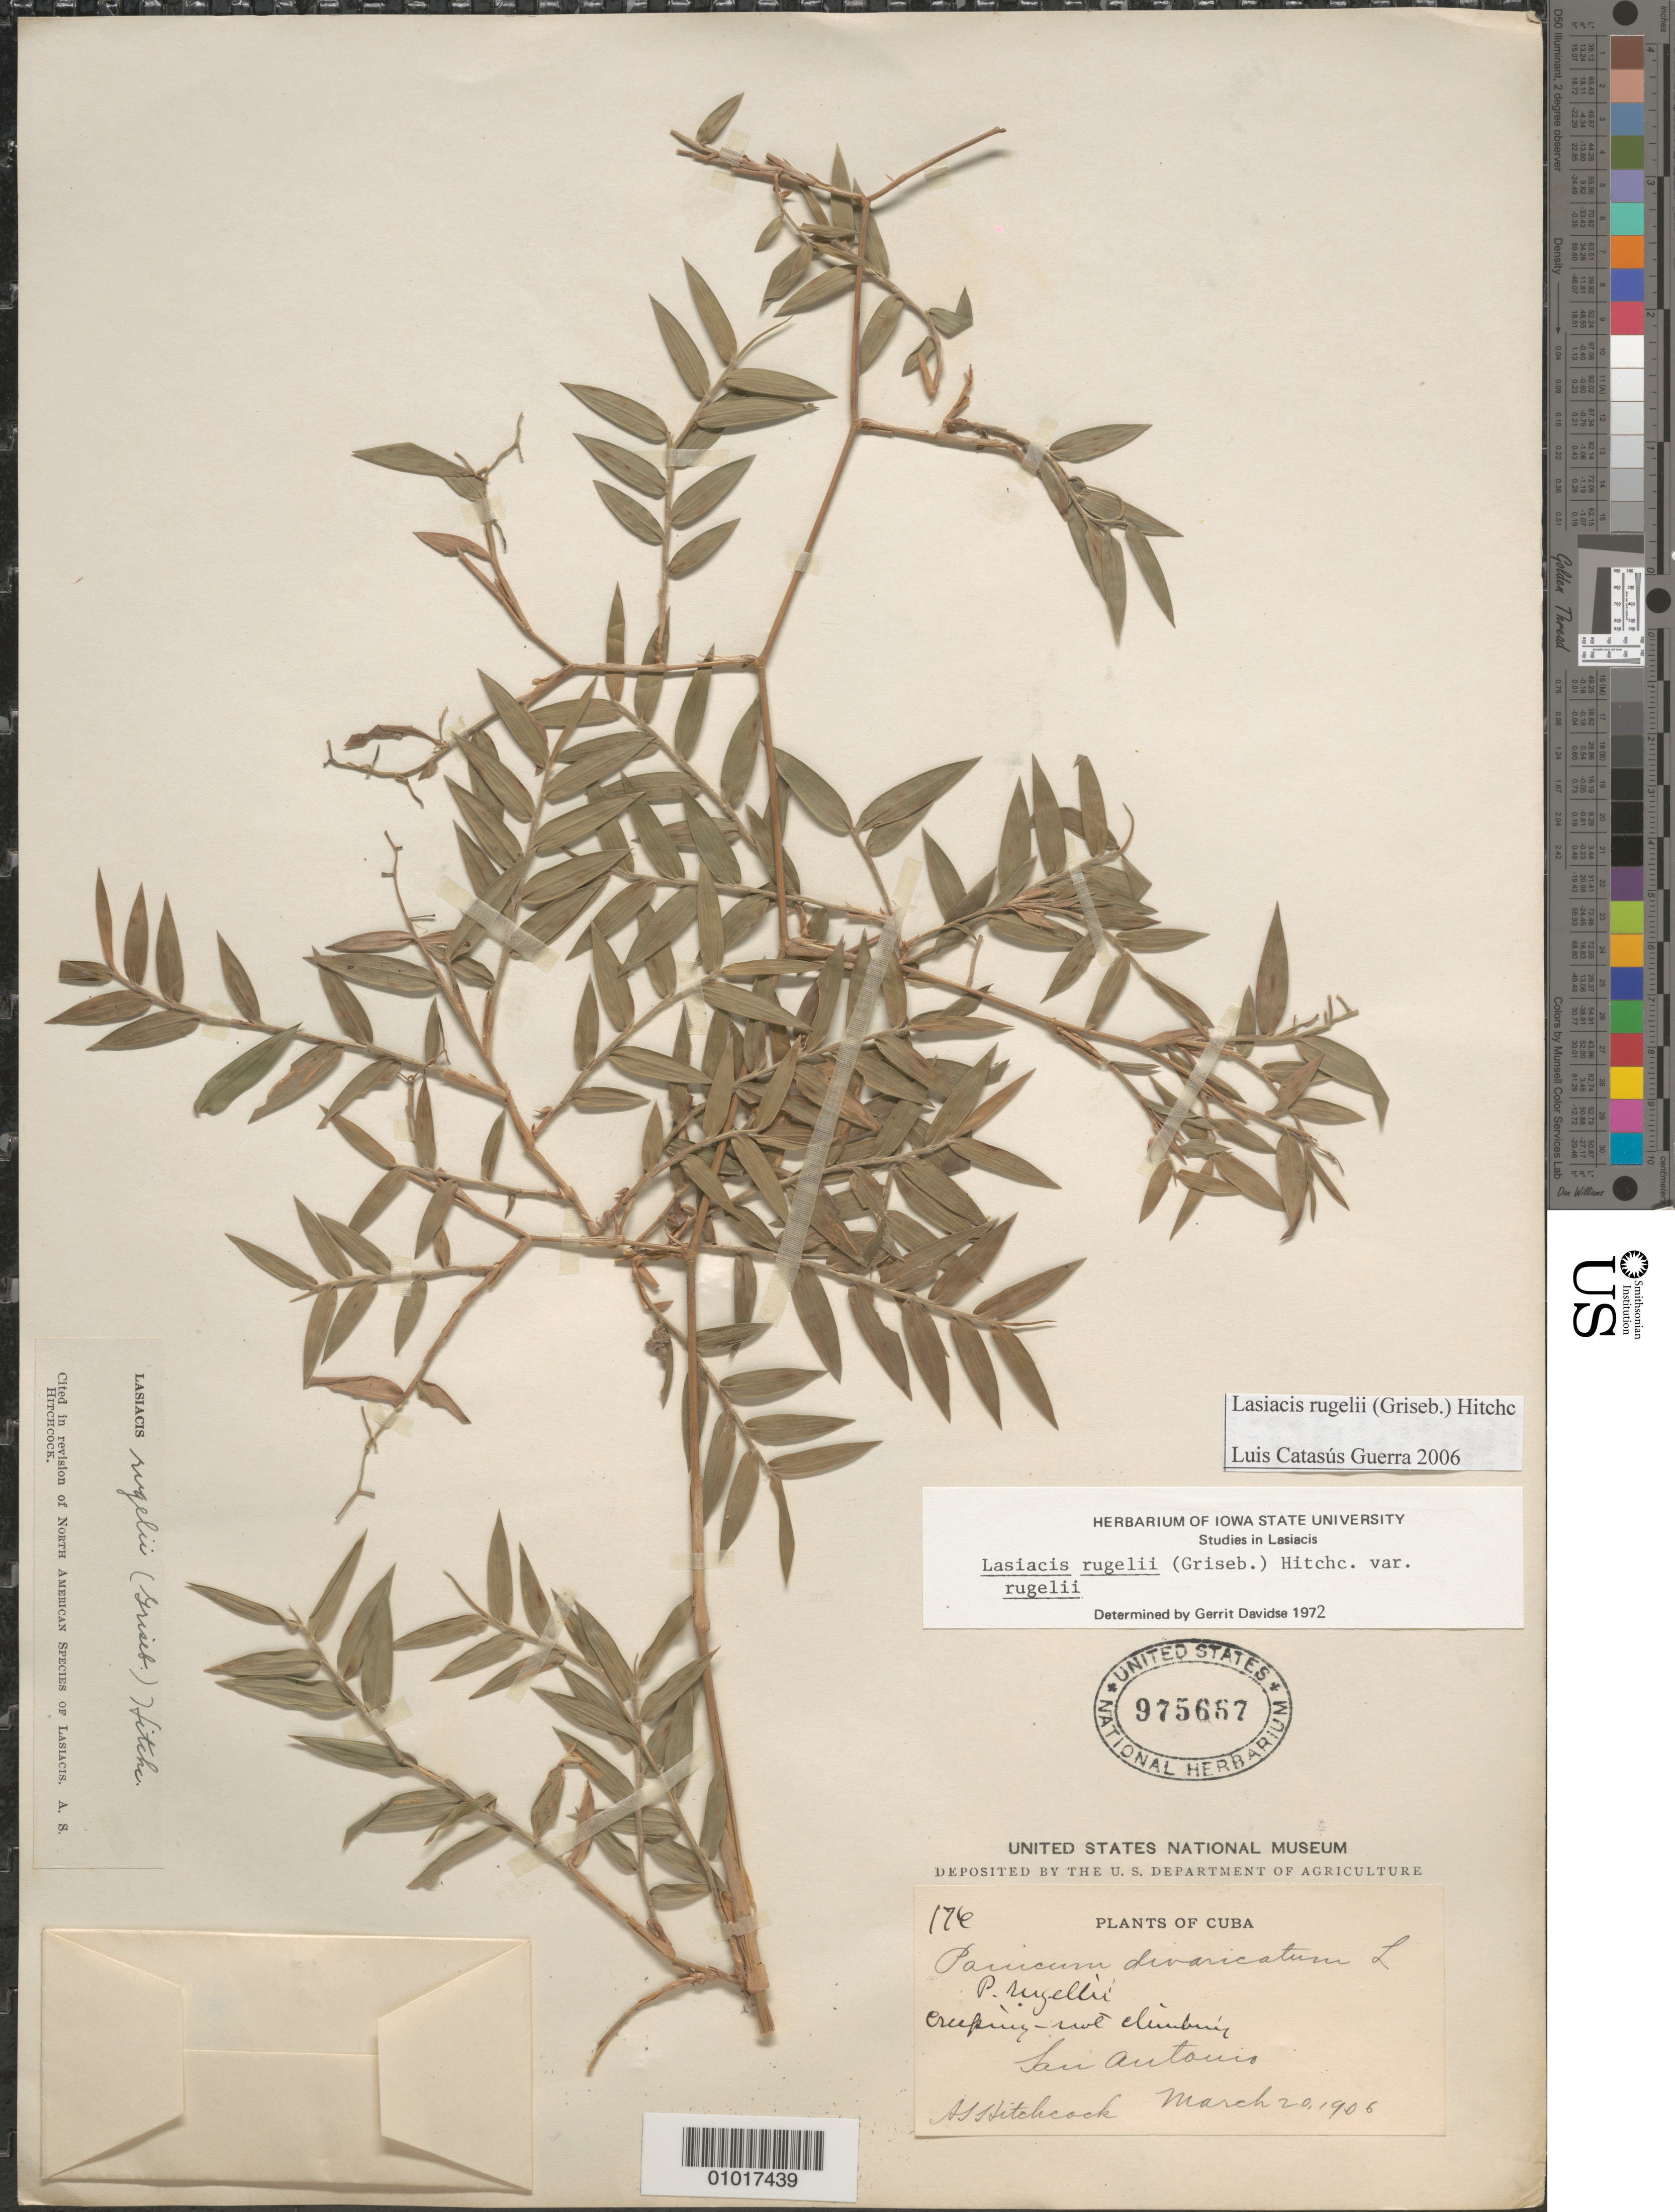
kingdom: Plantae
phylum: Tracheophyta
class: Liliopsida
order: Poales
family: Poaceae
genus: Lasiacis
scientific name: Lasiacis rugelii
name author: (Griseb.) Hitchc.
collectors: A. S. Hitchcock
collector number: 176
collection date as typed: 20 Mar 1906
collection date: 1906-03-20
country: Cuba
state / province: La Habana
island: Cuba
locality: San Antonio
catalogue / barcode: US 975667